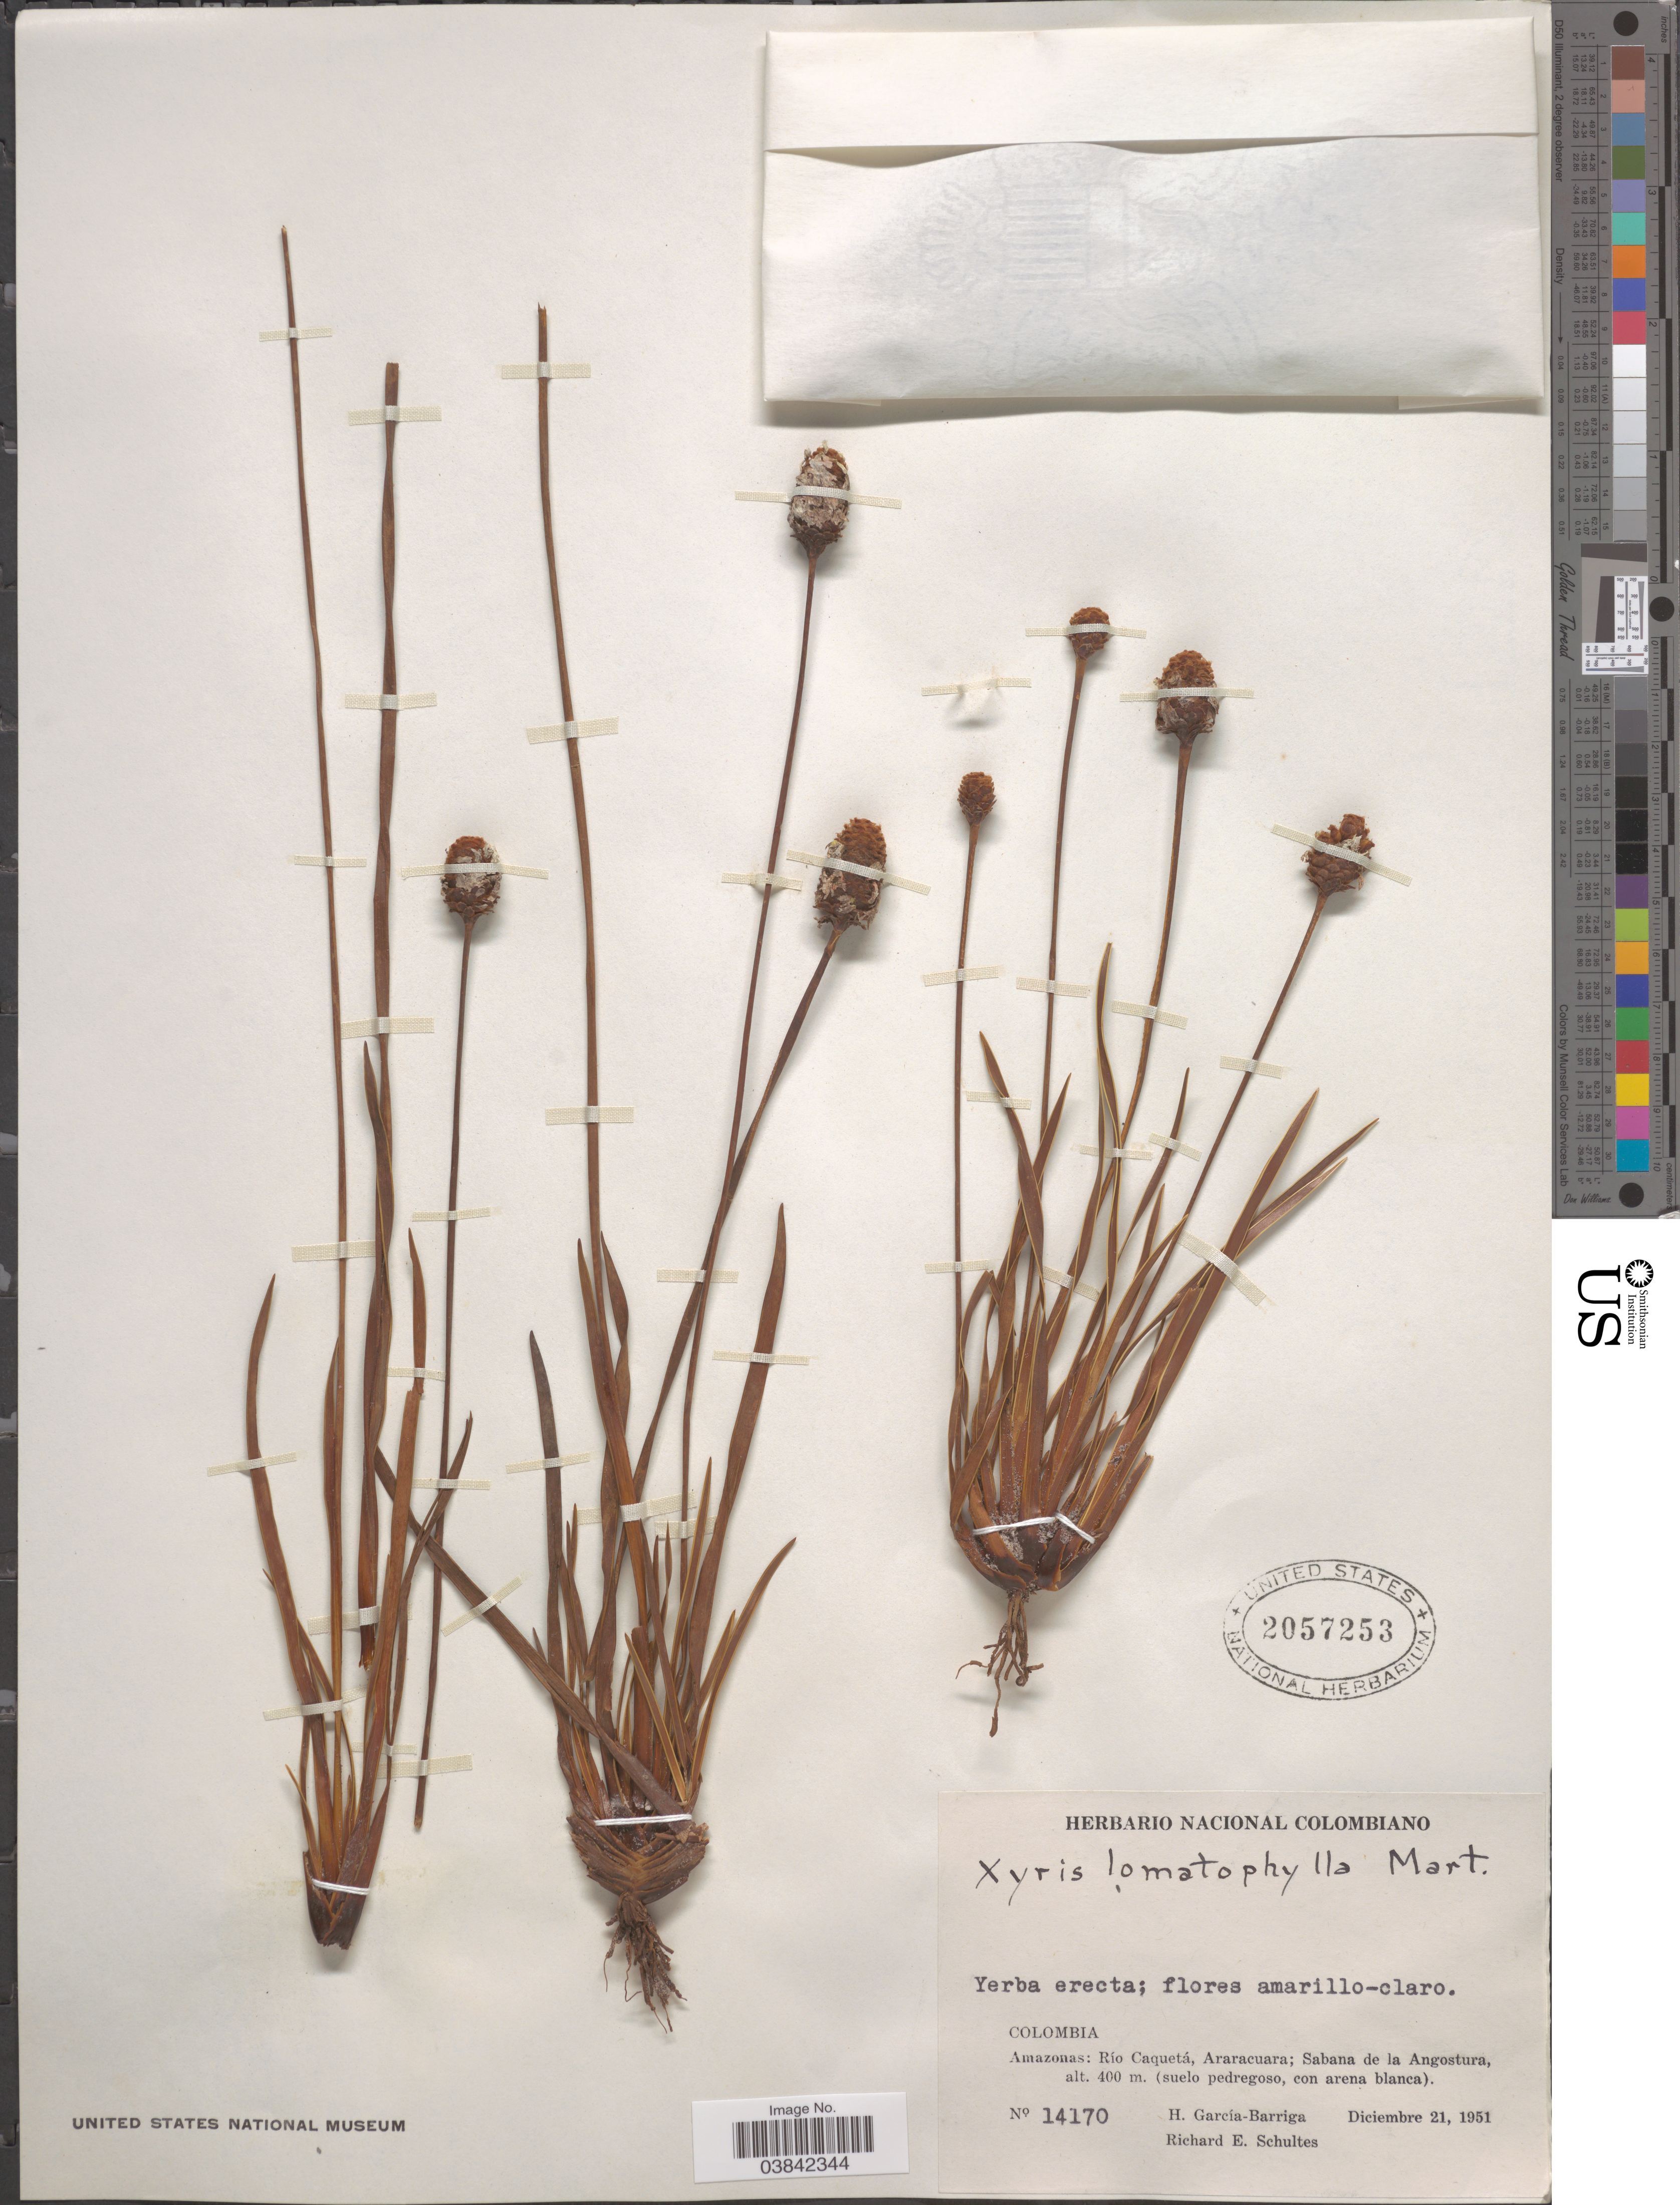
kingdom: Plantae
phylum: Tracheophyta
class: Liliopsida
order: Poales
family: Xyridaceae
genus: Xyris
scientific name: Xyris lomatophylla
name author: Mart.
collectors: H. García Barriga & R. E. Schultes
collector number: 14170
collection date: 1951-12-21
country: Colombia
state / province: Amazônas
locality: Río Caquetá, Araracuara; Sabana de la Angostura.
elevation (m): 400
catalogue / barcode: US 2057253